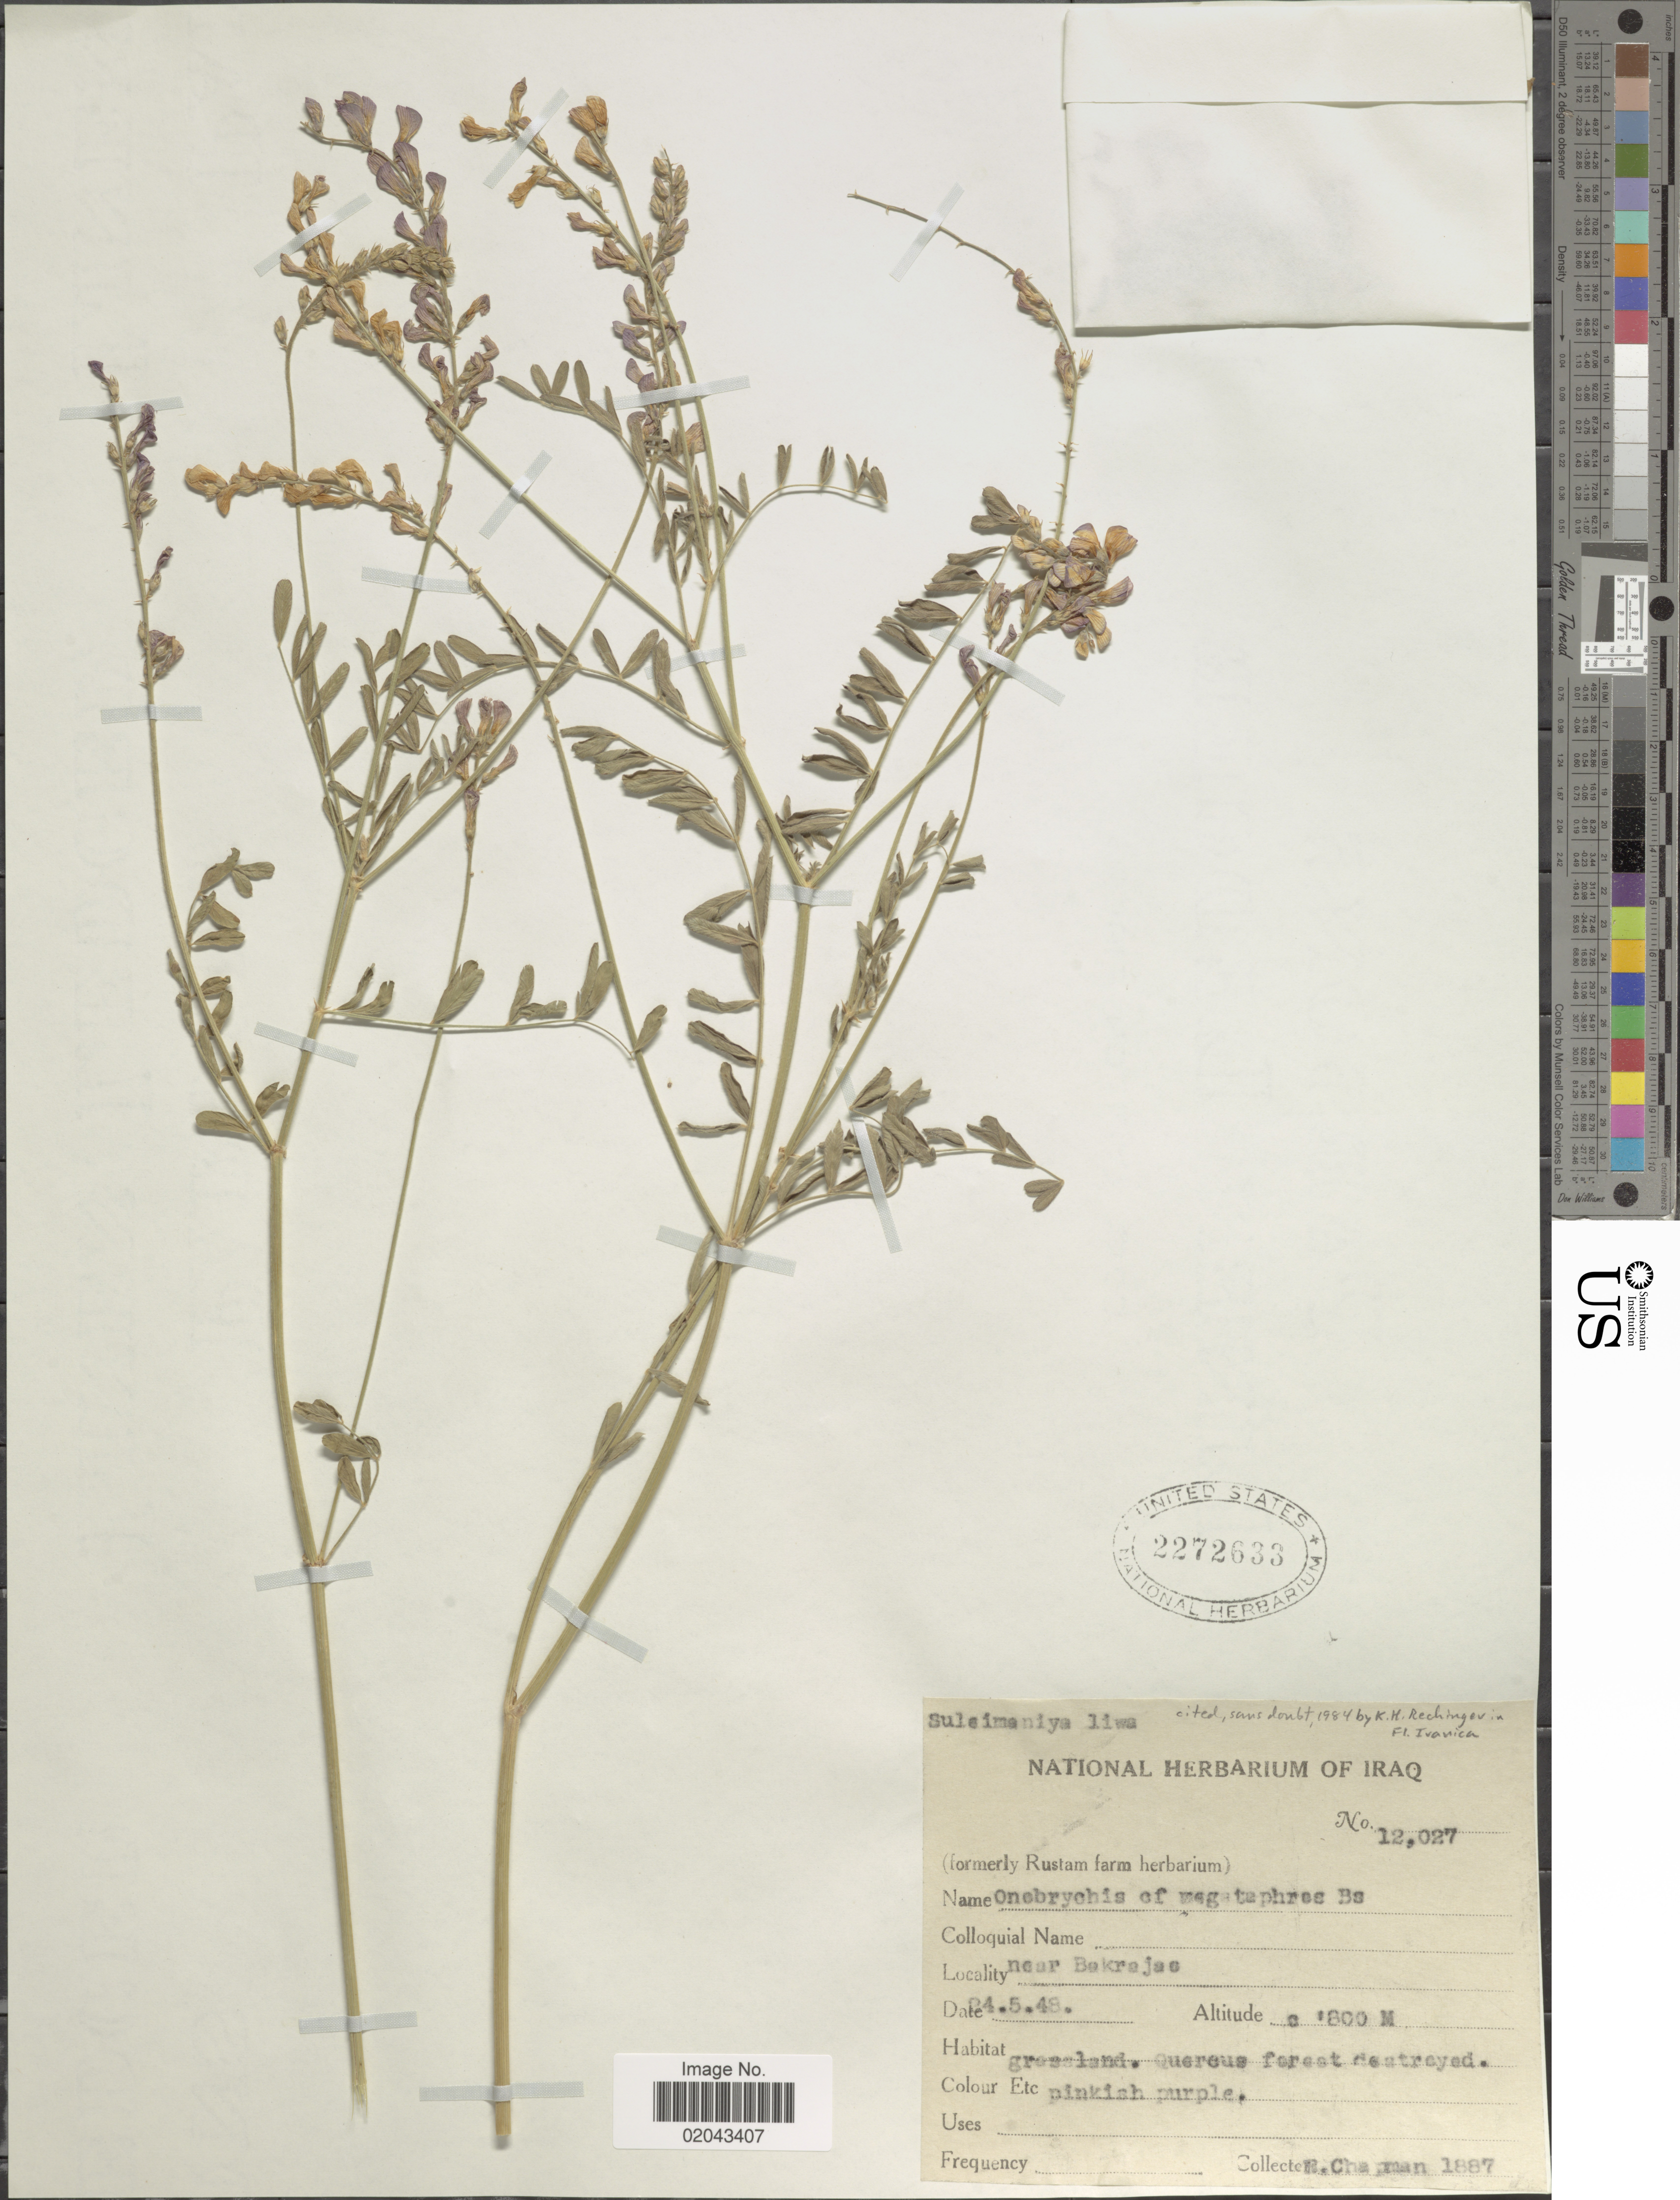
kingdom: Plantae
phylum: Tracheophyta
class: Magnoliopsida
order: Fabales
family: Fabaceae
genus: Onobrychis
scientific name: Onobrychis megataphros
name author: Boiss.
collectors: E. A. Chapman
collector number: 1887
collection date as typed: Transcribed d/m/y: 24/5/48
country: Iraq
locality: Near Bakrajac, Sulaymaniyah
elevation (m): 800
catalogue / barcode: US 22726332